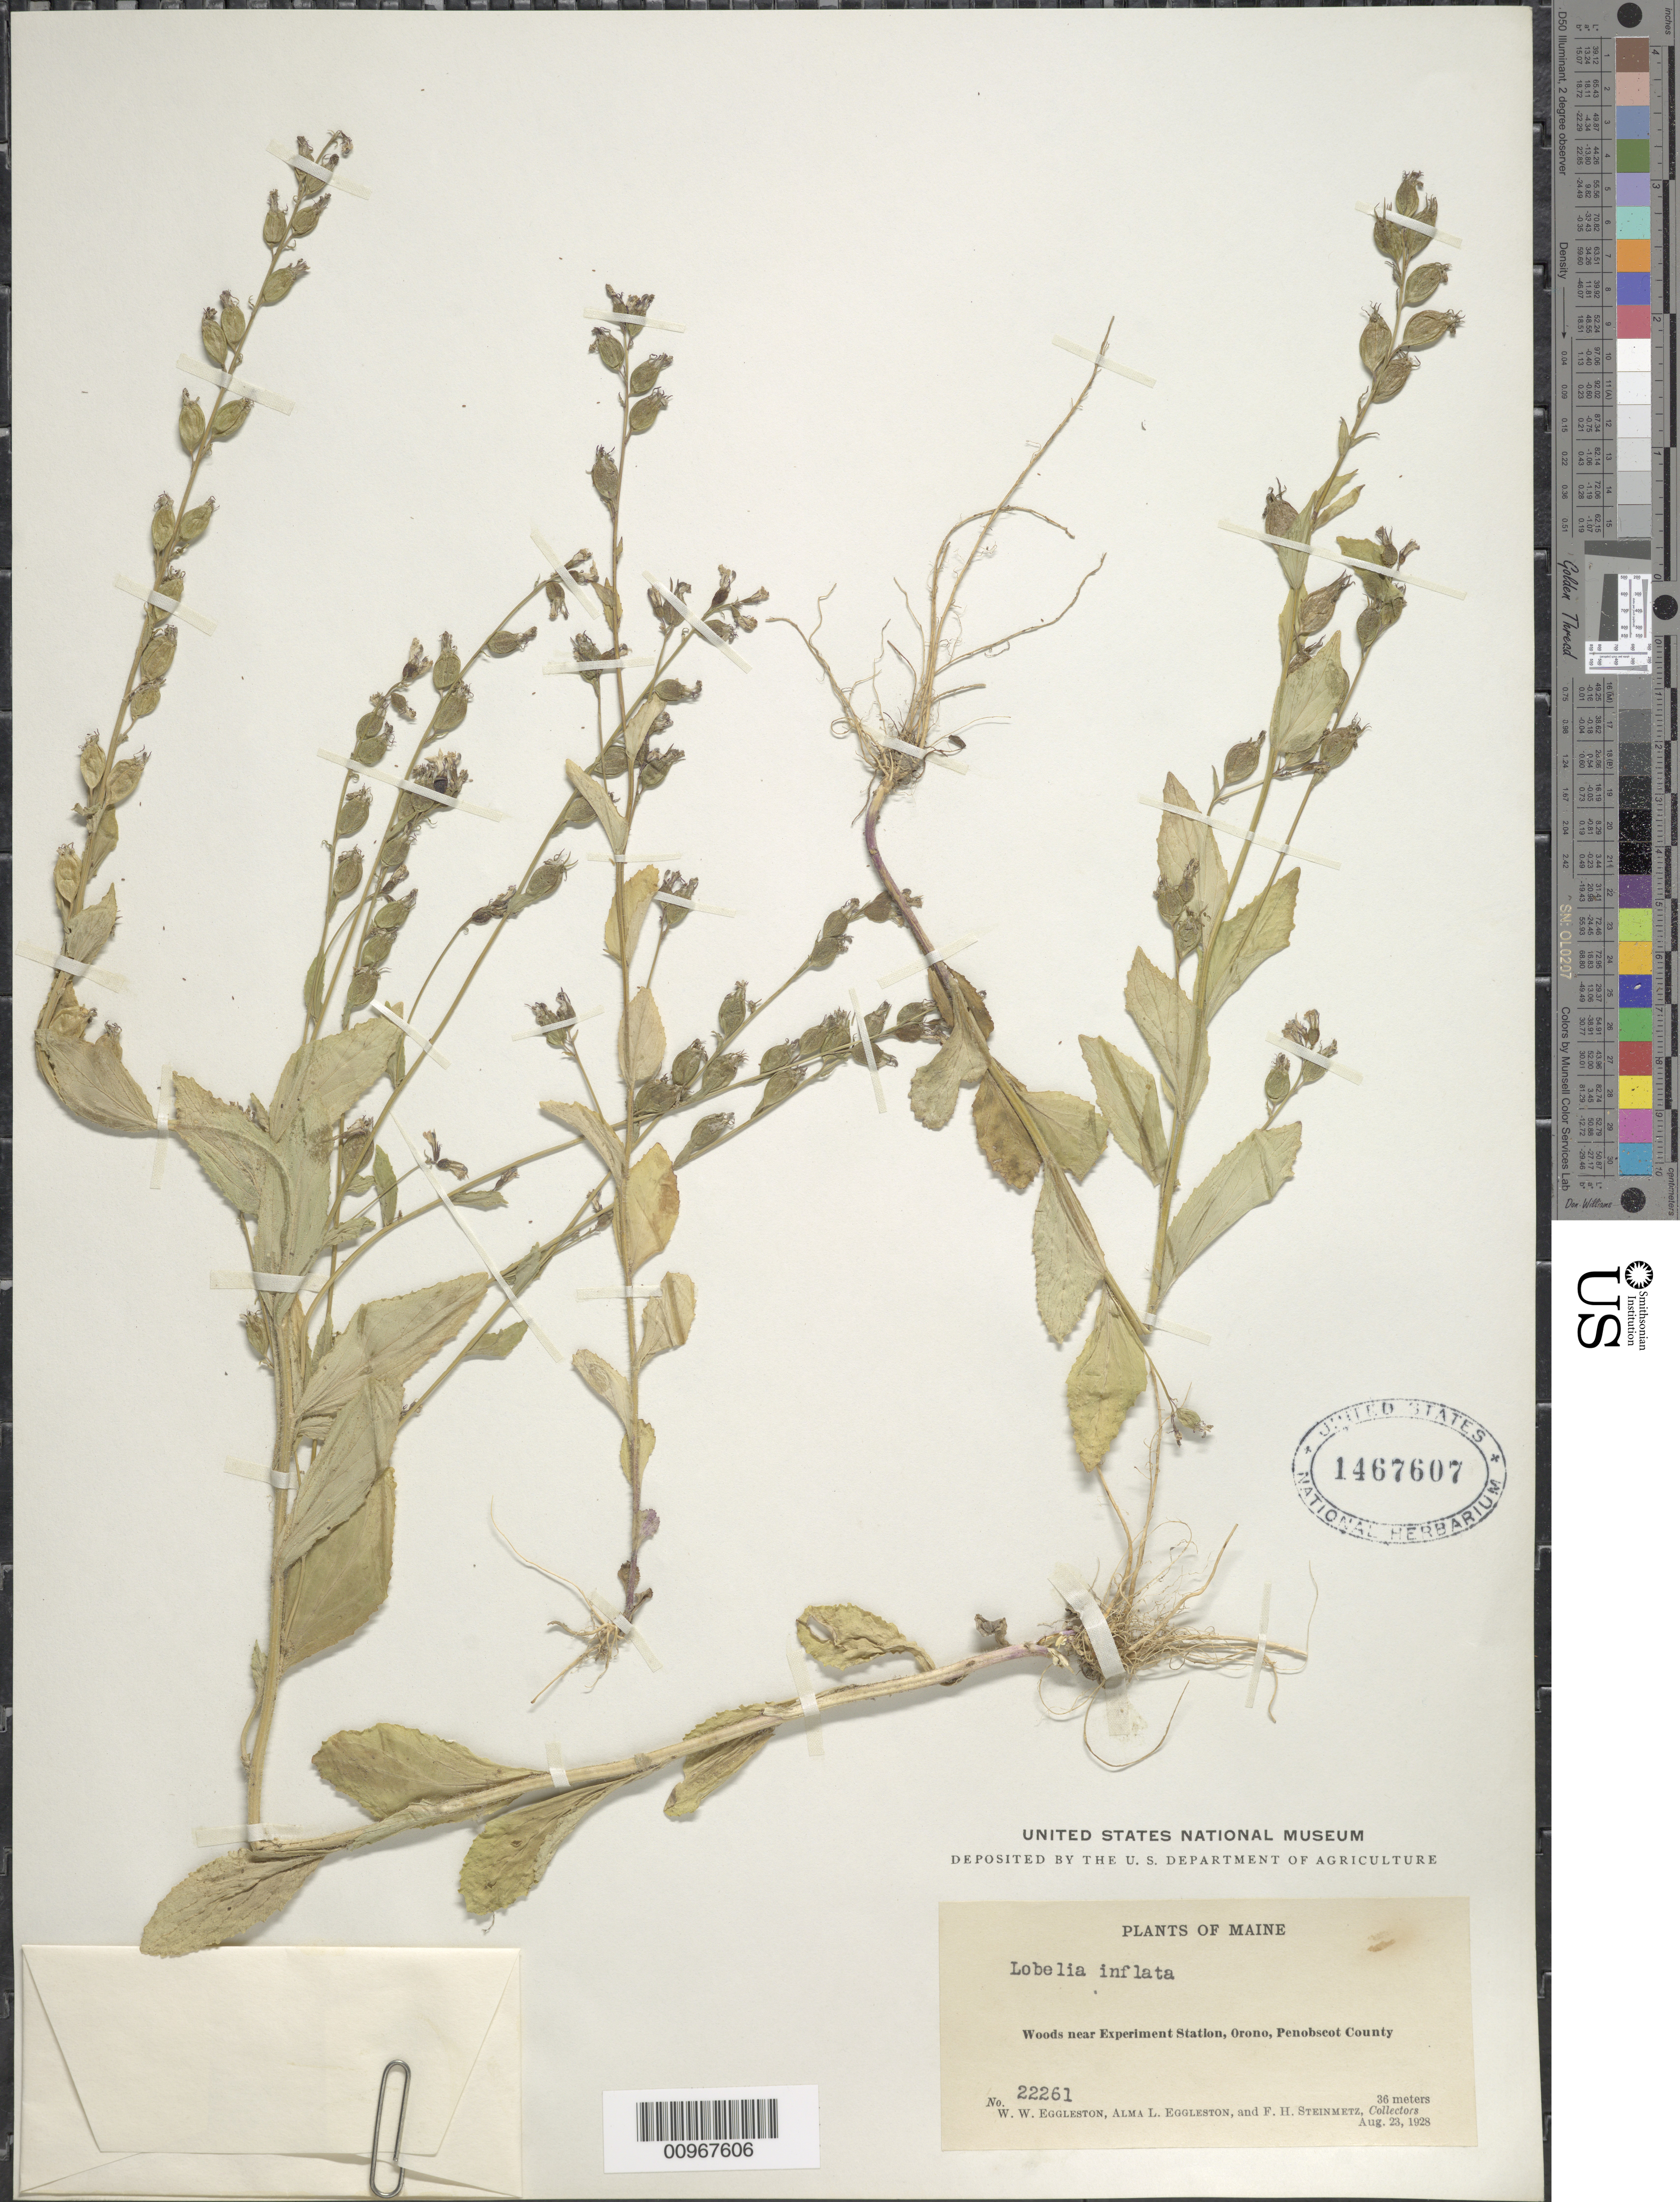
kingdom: Plantae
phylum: Tracheophyta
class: Magnoliopsida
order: Asterales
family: Campanulaceae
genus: Lobelia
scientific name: Lobelia inflata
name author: L.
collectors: W. W. Eggleston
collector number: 22261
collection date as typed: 23 Aug 1928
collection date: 1928-08-23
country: United States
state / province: Maine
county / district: Penobscot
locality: Experiment station, Orono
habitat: woods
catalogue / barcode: US 1467607